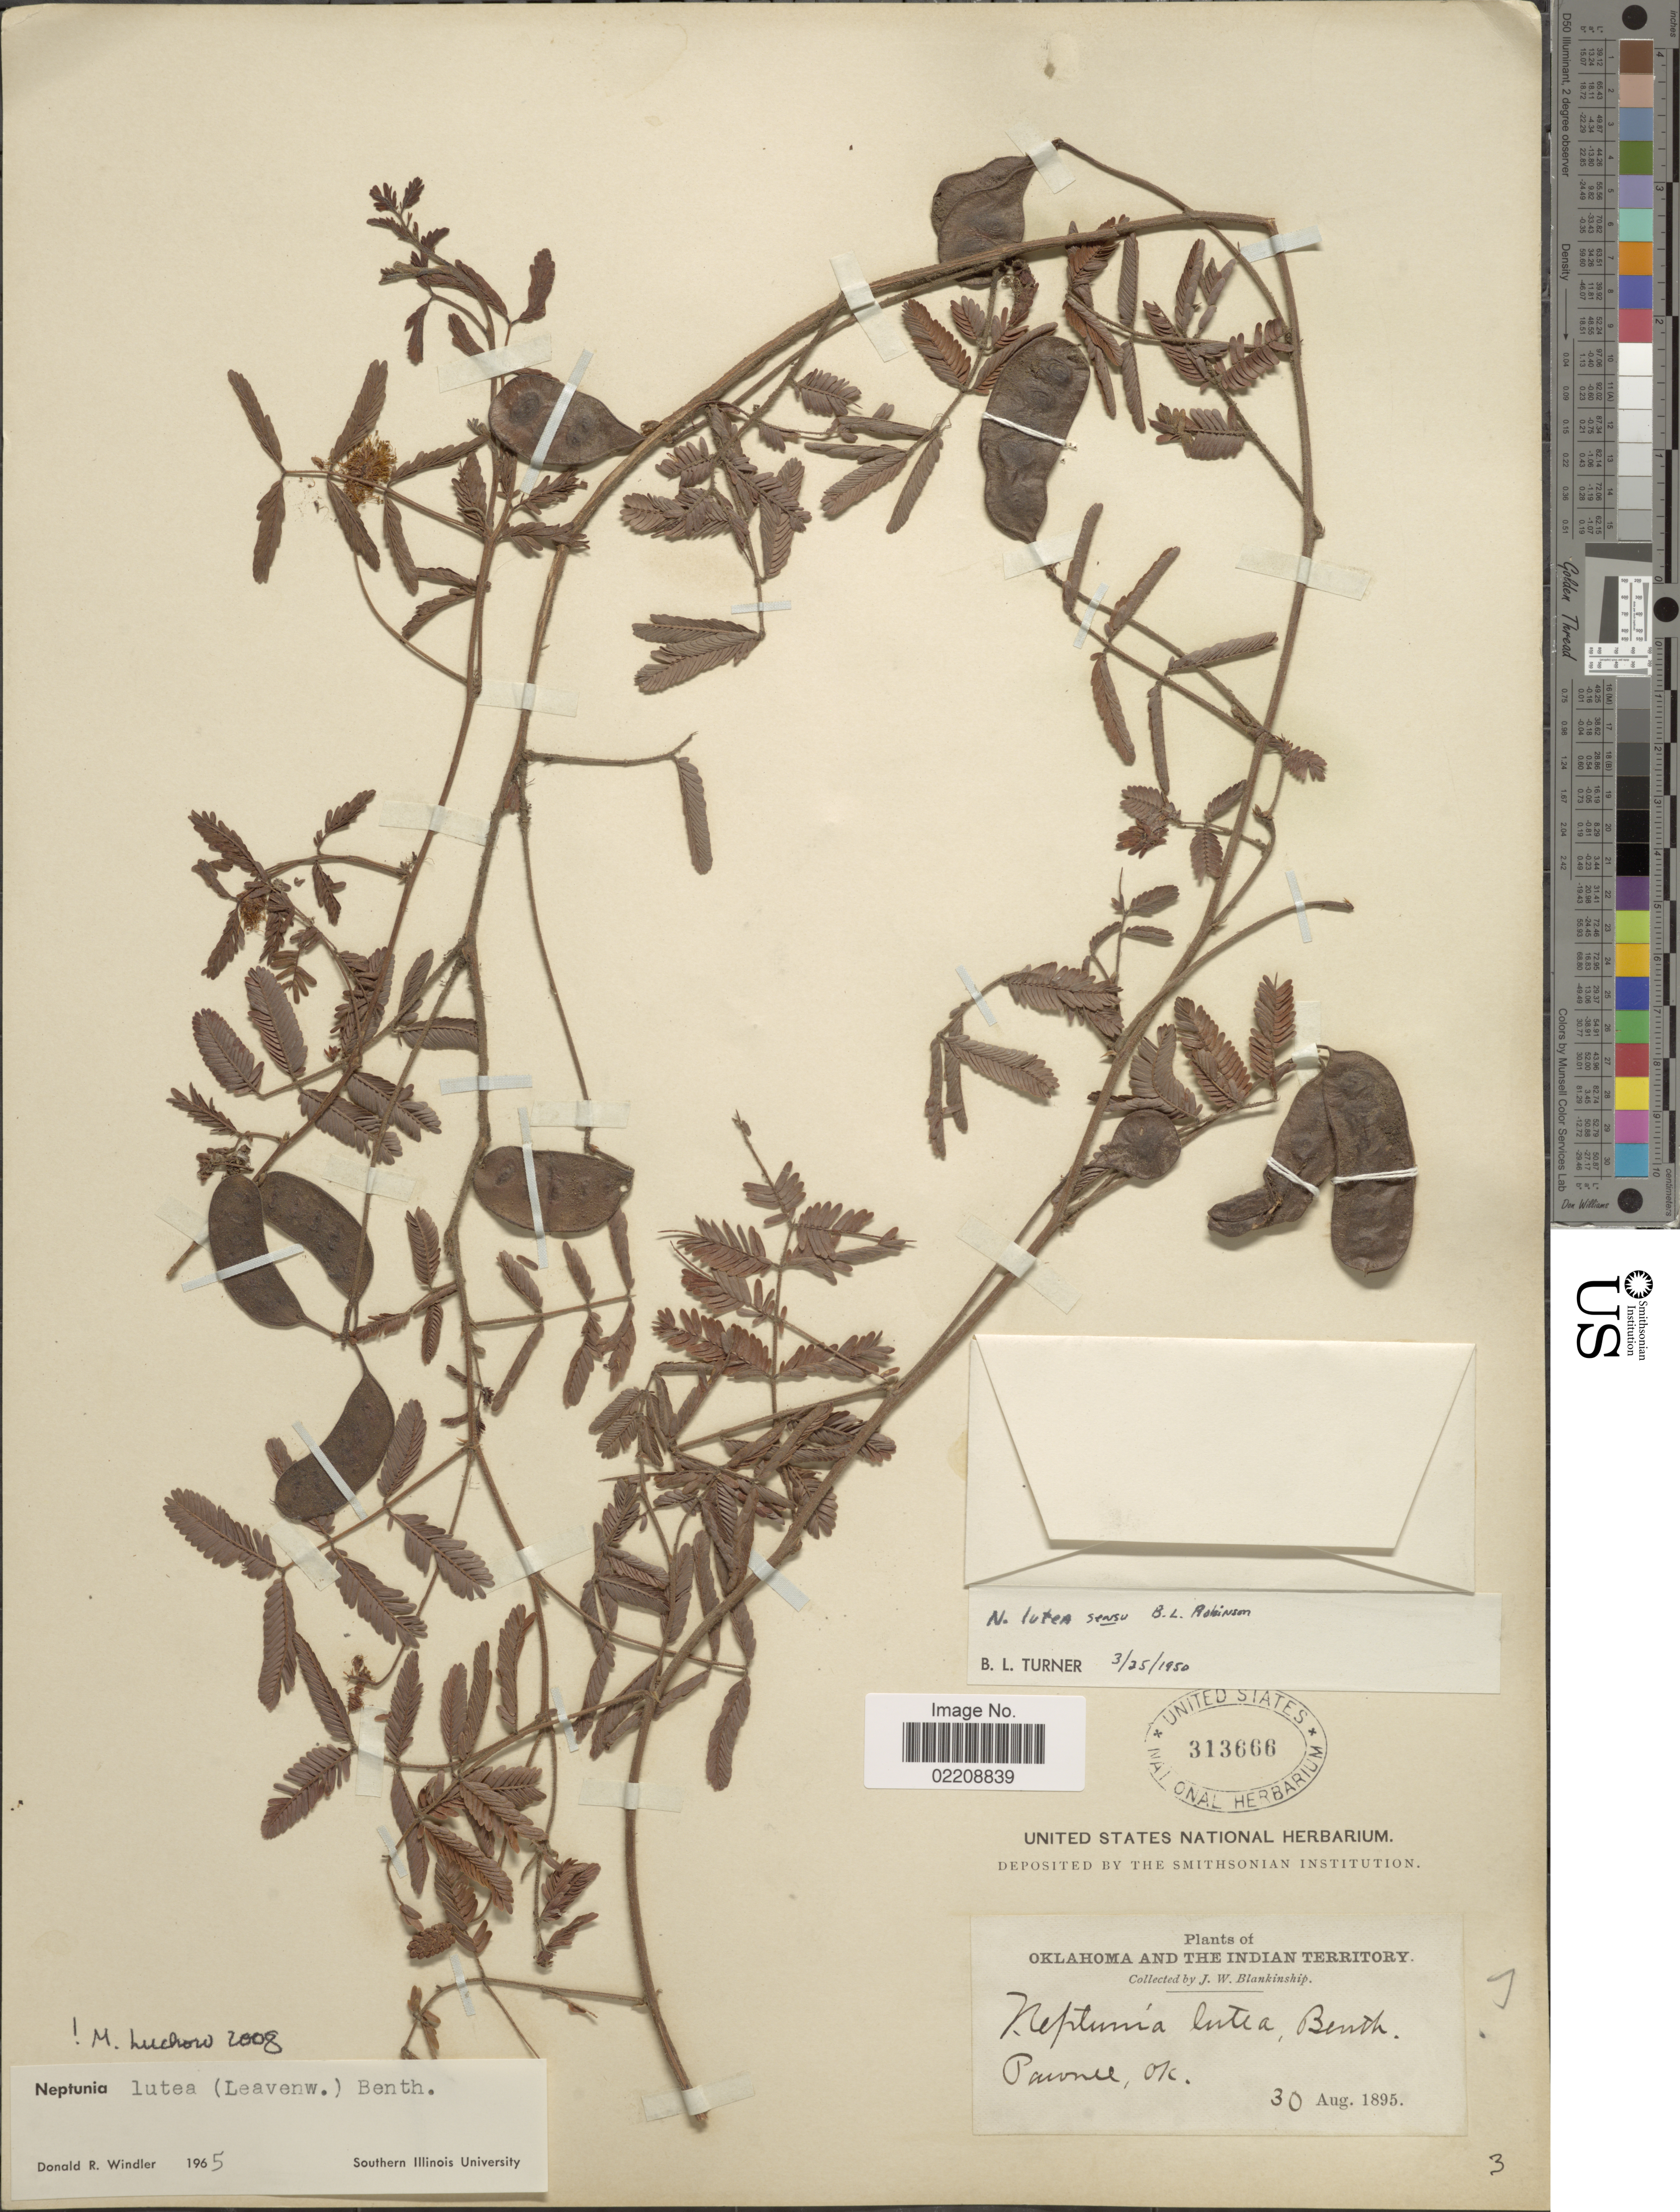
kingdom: Plantae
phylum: Tracheophyta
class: Magnoliopsida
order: Fabales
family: Fabaceae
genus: Neptunia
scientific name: Neptunia lutea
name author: (Leavenw.) Benth.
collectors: J. W. Blankinship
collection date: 1895-08-30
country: United States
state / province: Oklahoma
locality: Indian Territory, Pawnee, Ok.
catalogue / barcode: US 313666